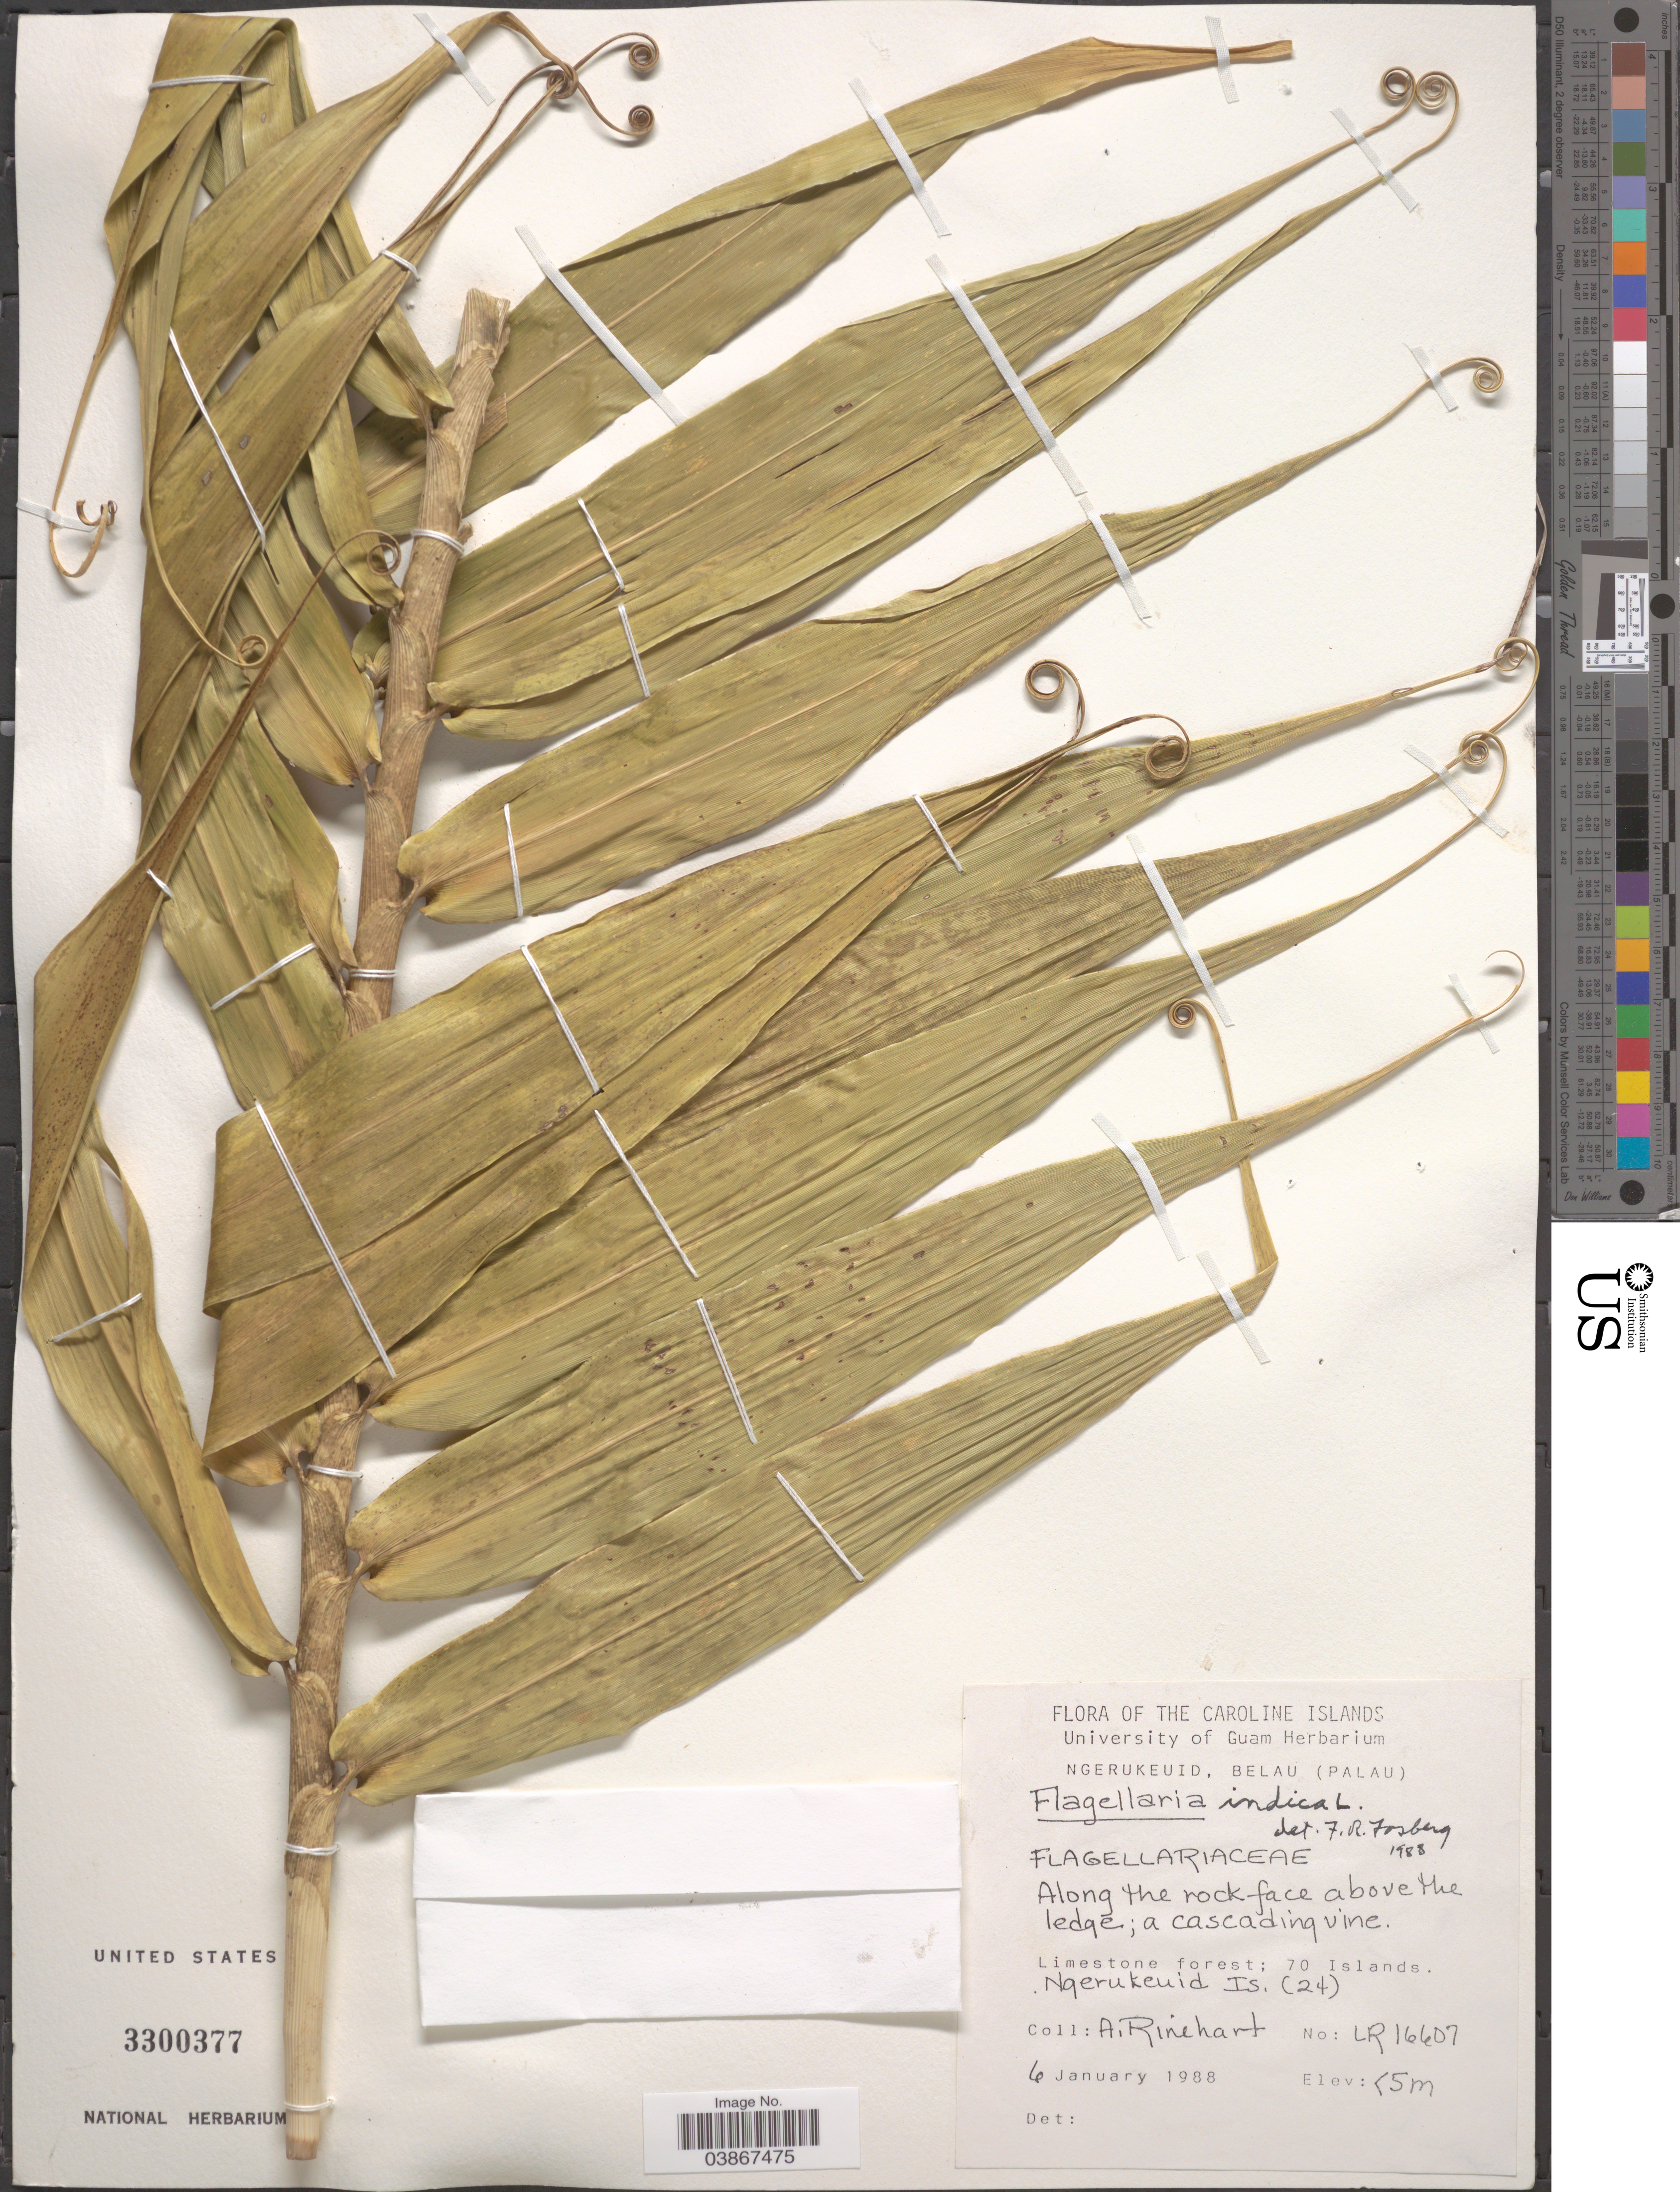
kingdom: Plantae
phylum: Tracheophyta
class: Liliopsida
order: Poales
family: Flagellariaceae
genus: Flagellaria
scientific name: Flagellaria indica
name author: L.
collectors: A. Rinehart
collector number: LR 16607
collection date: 1988-01-06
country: Palau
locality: (Palau). 70 Islands. Nqerukeuid Is. (24).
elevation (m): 5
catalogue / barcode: US 3300377